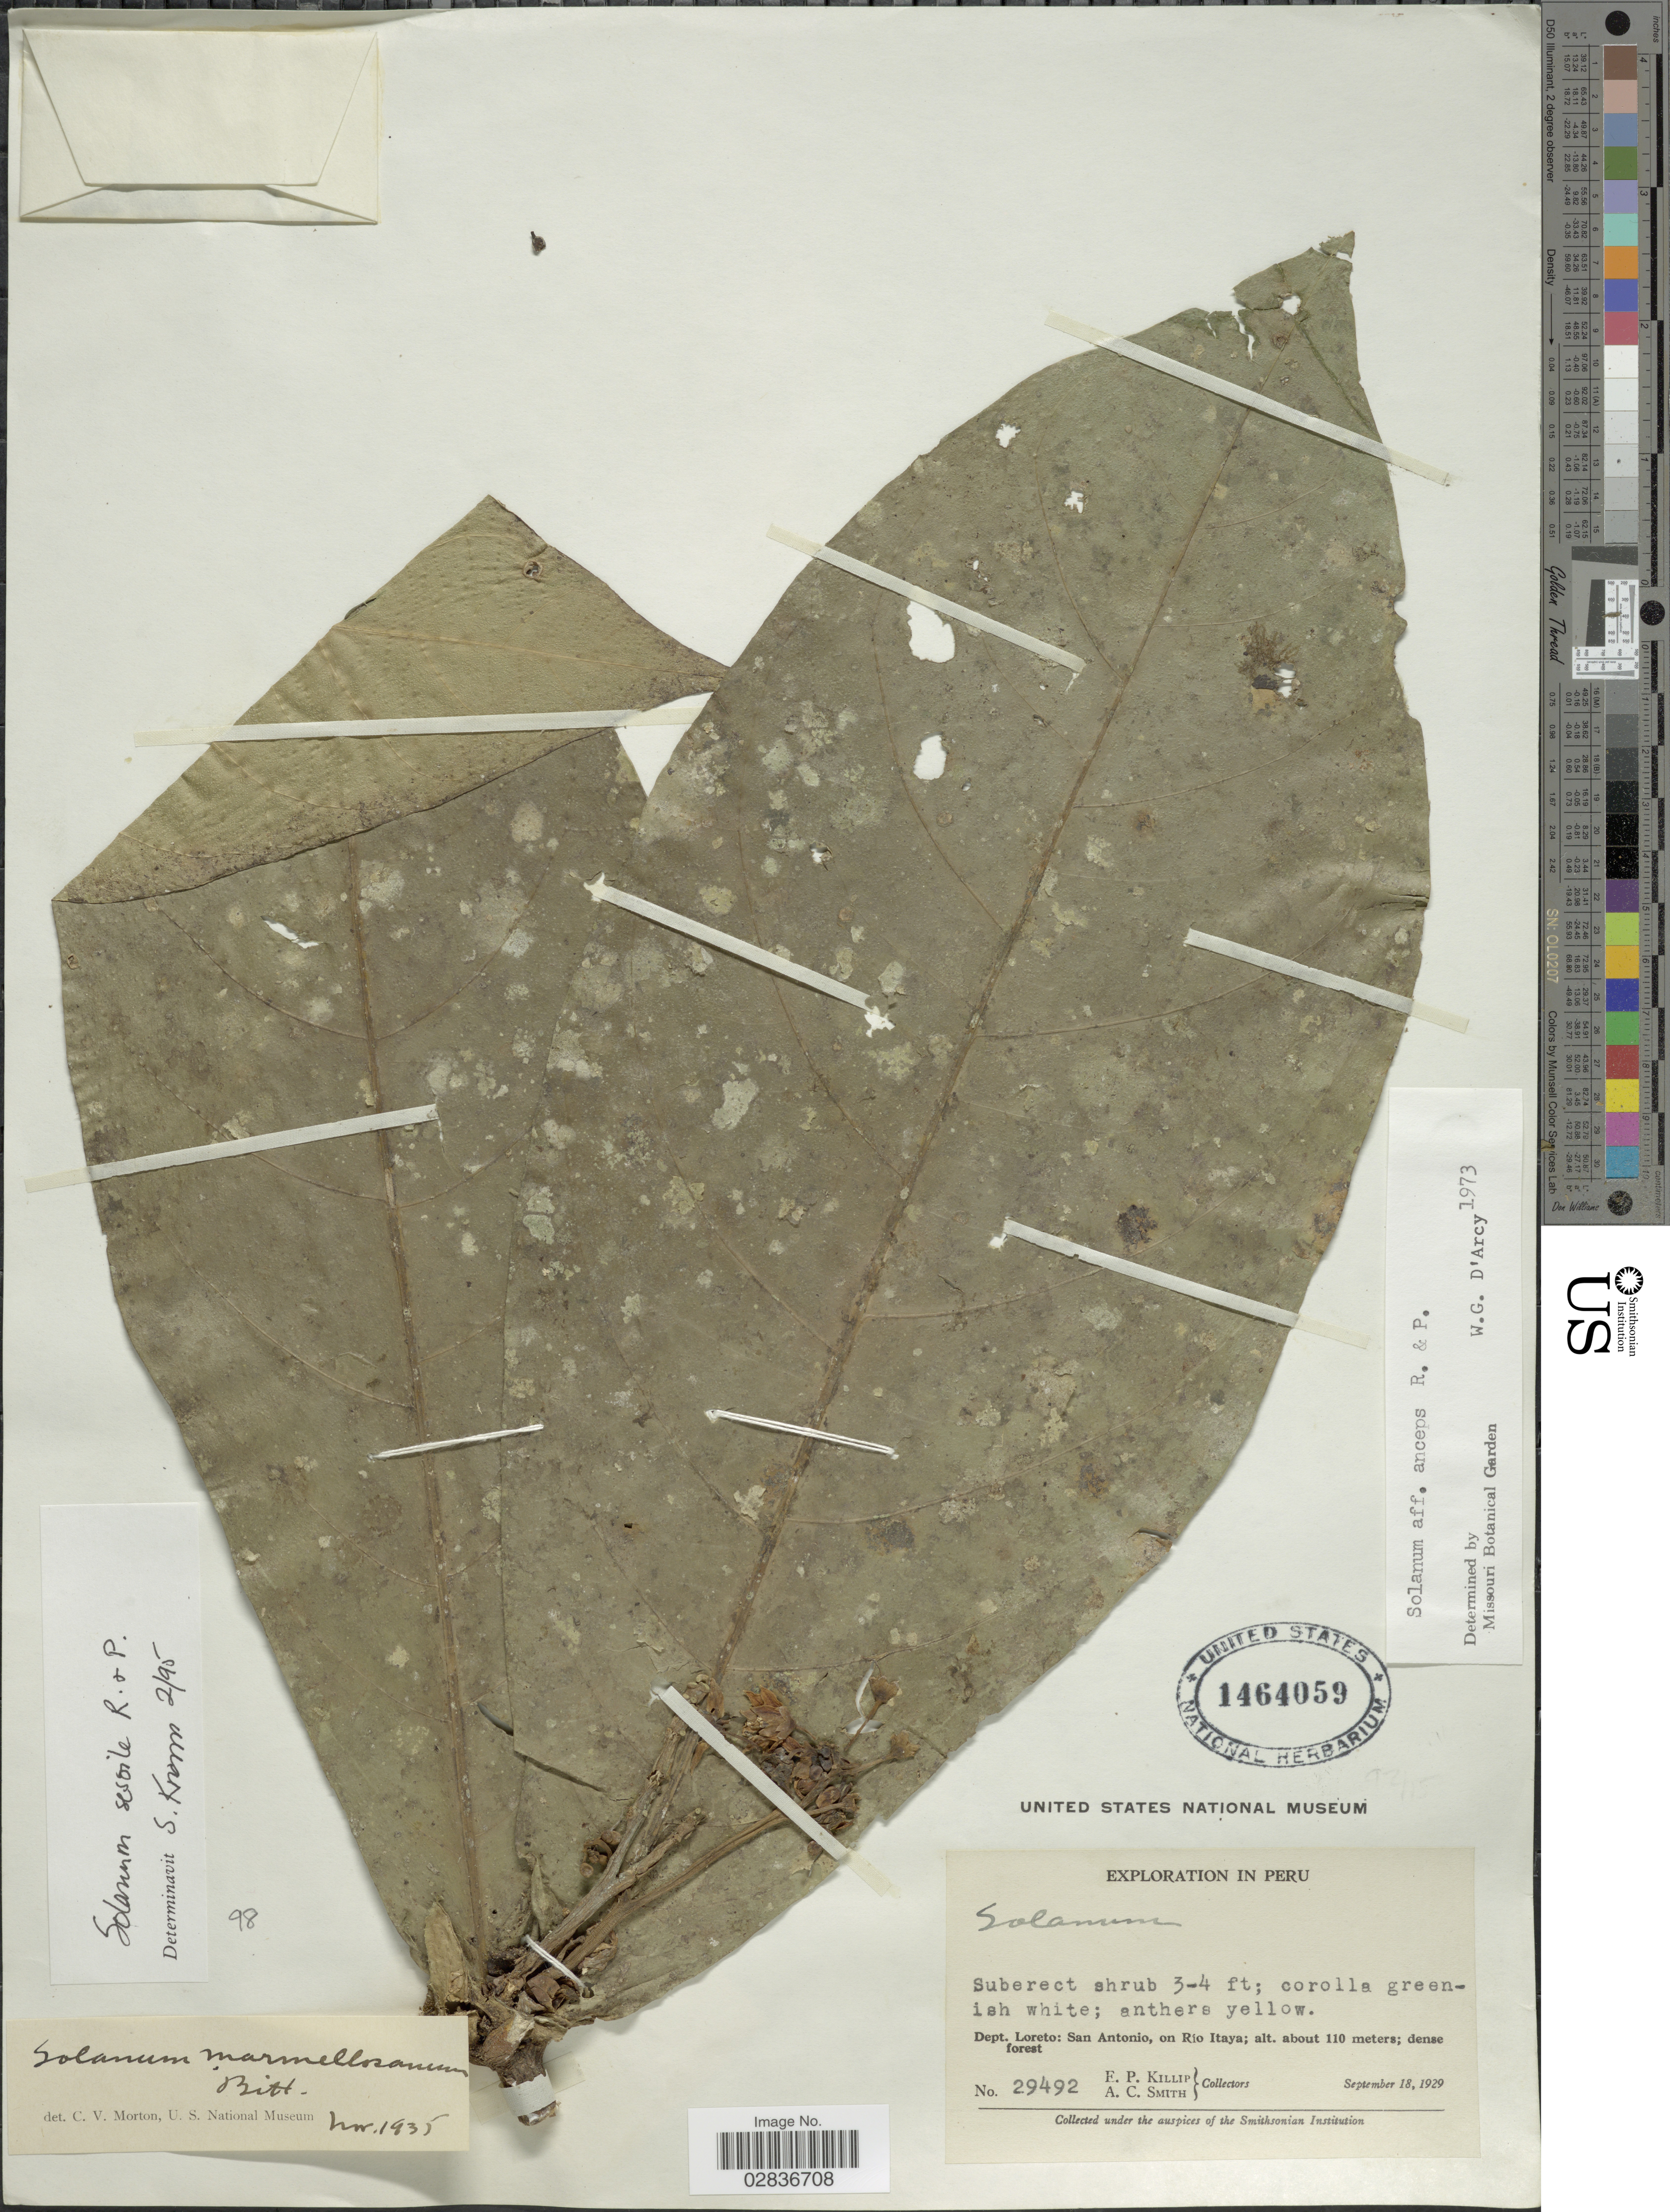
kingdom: Plantae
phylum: Tracheophyta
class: Magnoliopsida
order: Solanales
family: Solanaceae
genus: Solanum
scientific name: Solanum sessile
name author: Dunal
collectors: E. P. Killip & A. C. Smith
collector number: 29492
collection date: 1929-09-18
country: Peru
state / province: Loreto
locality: Dept. Loreto: San Antonio, on Río Itaya.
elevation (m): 110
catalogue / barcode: US 1464059